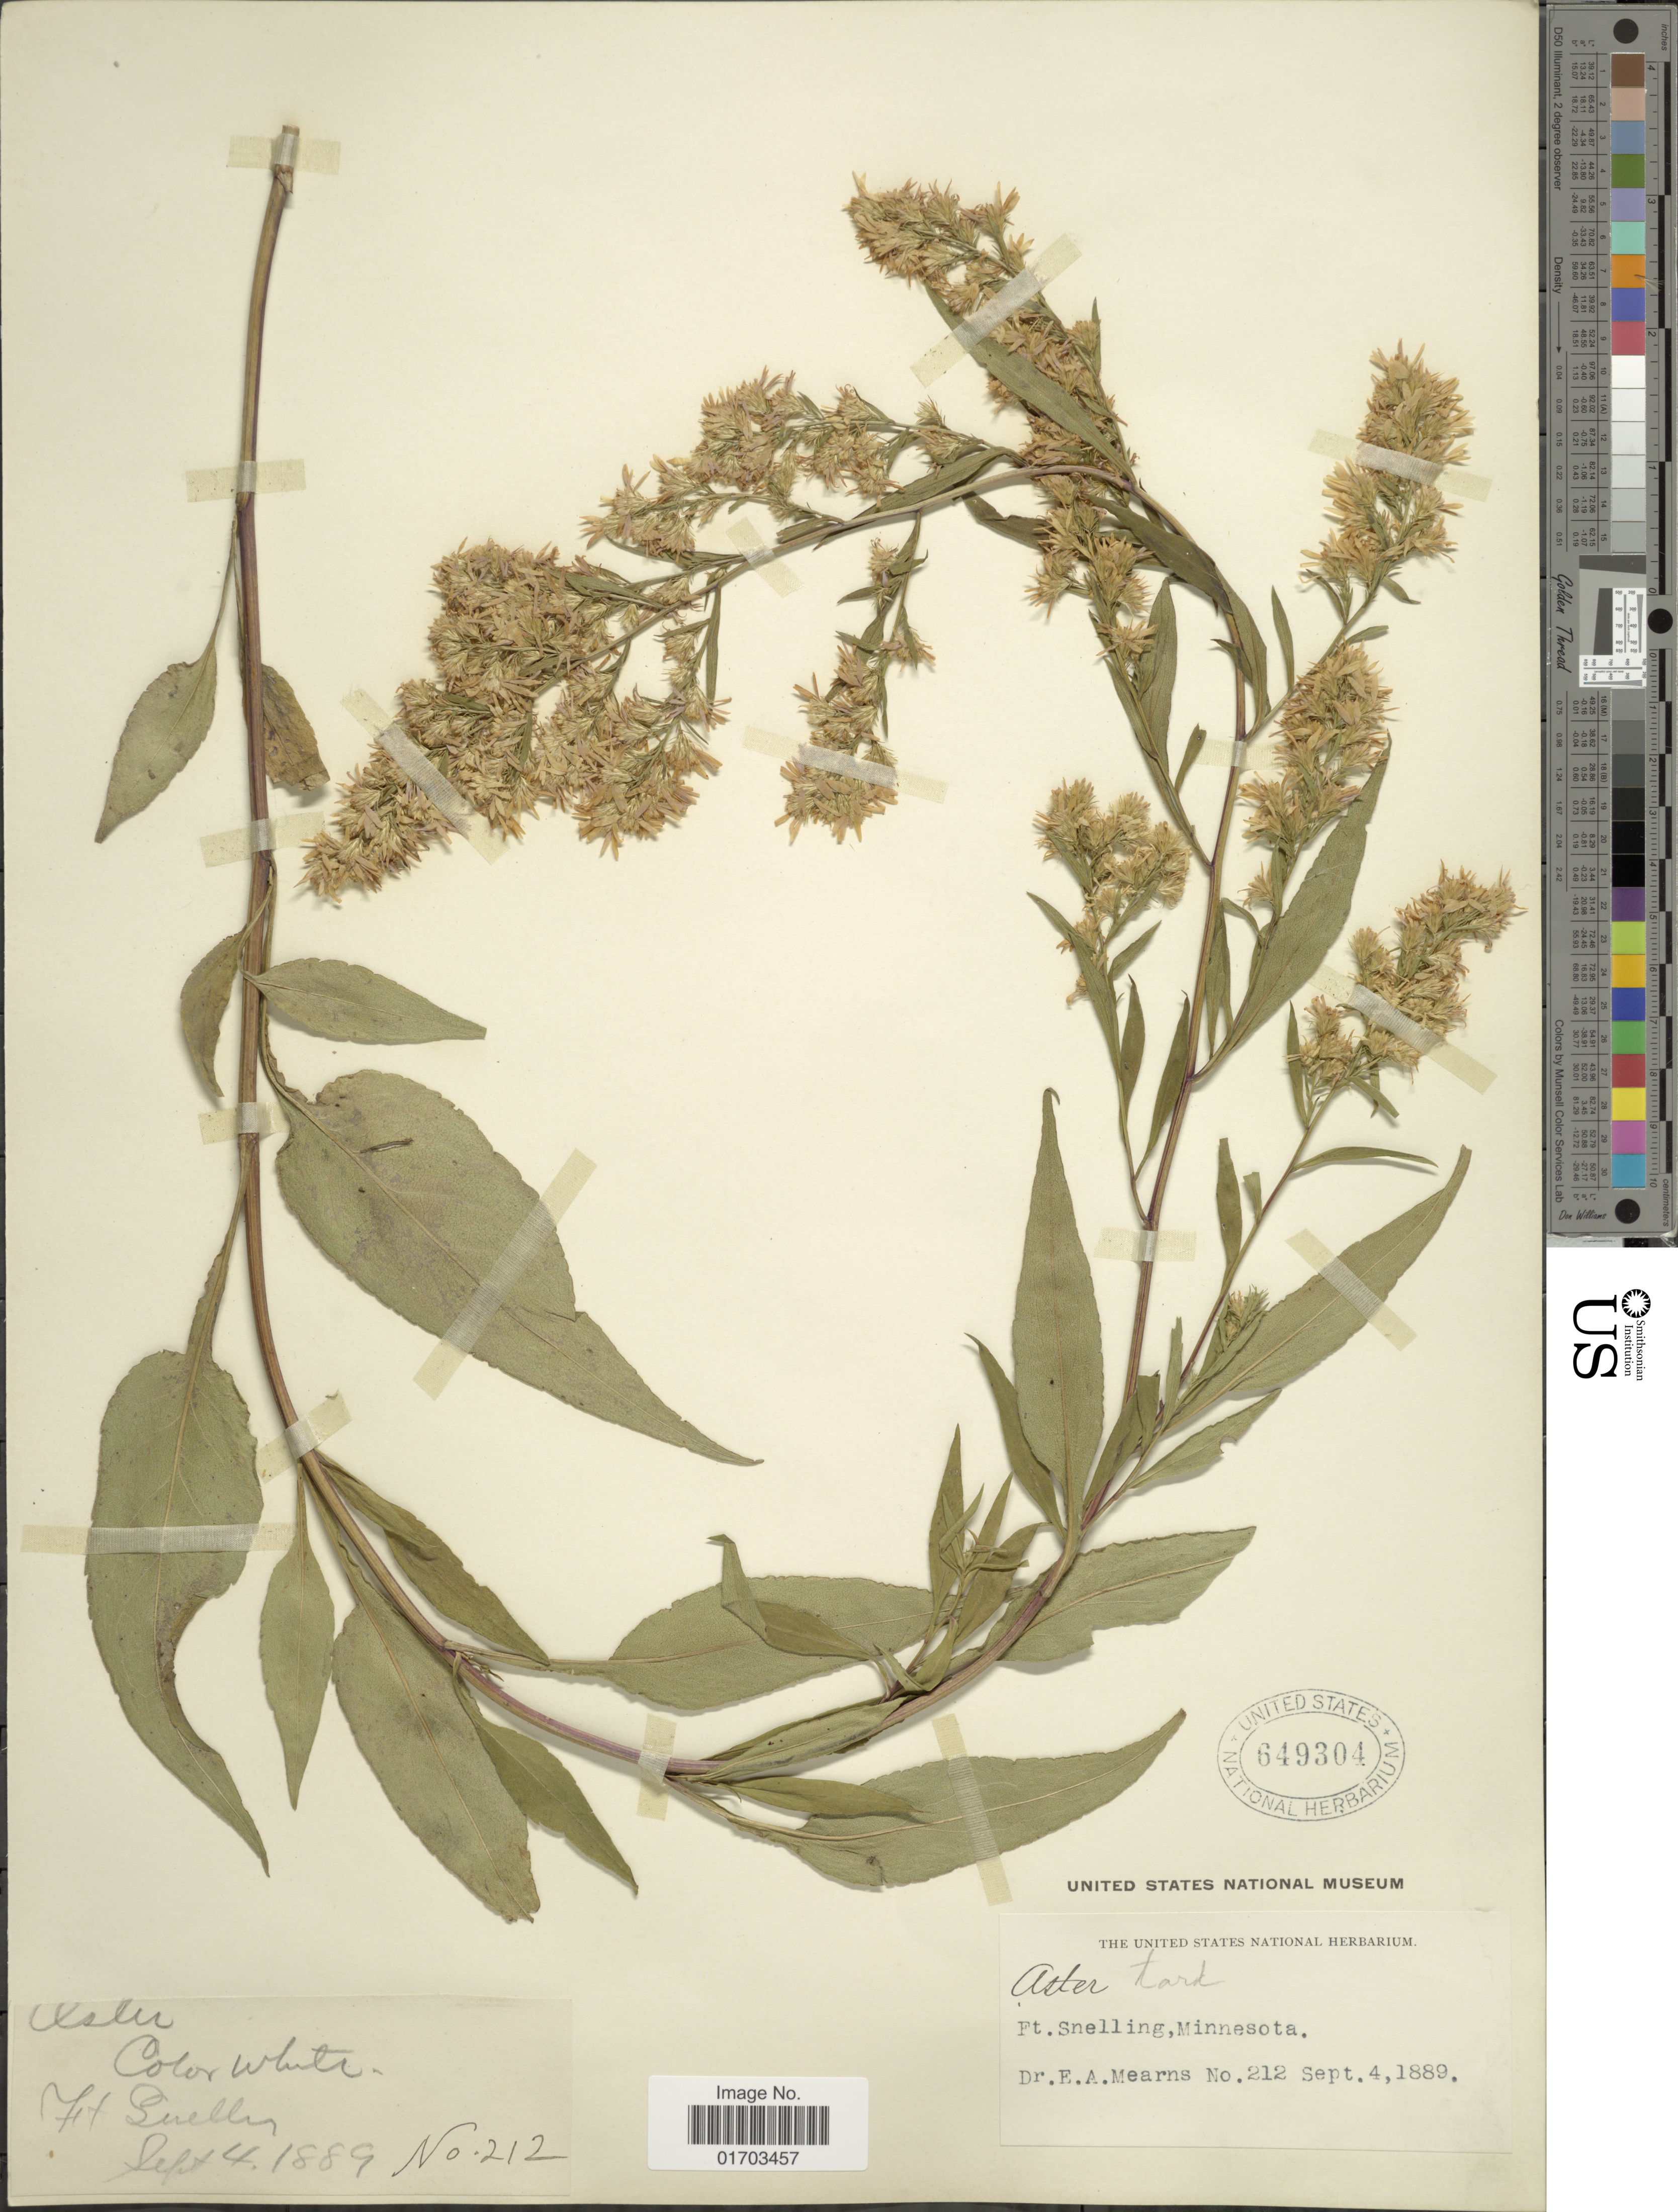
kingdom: Plantae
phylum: Tracheophyta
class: Magnoliopsida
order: Asterales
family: Asteraceae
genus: Symphyotrichum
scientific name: Symphyotrichum x tardiflorum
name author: (L.) Greuter et al.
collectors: E. A. Mearns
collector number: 212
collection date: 1889-09-04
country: United States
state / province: Minnesota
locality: Ft. Snelling.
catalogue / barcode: US 649304